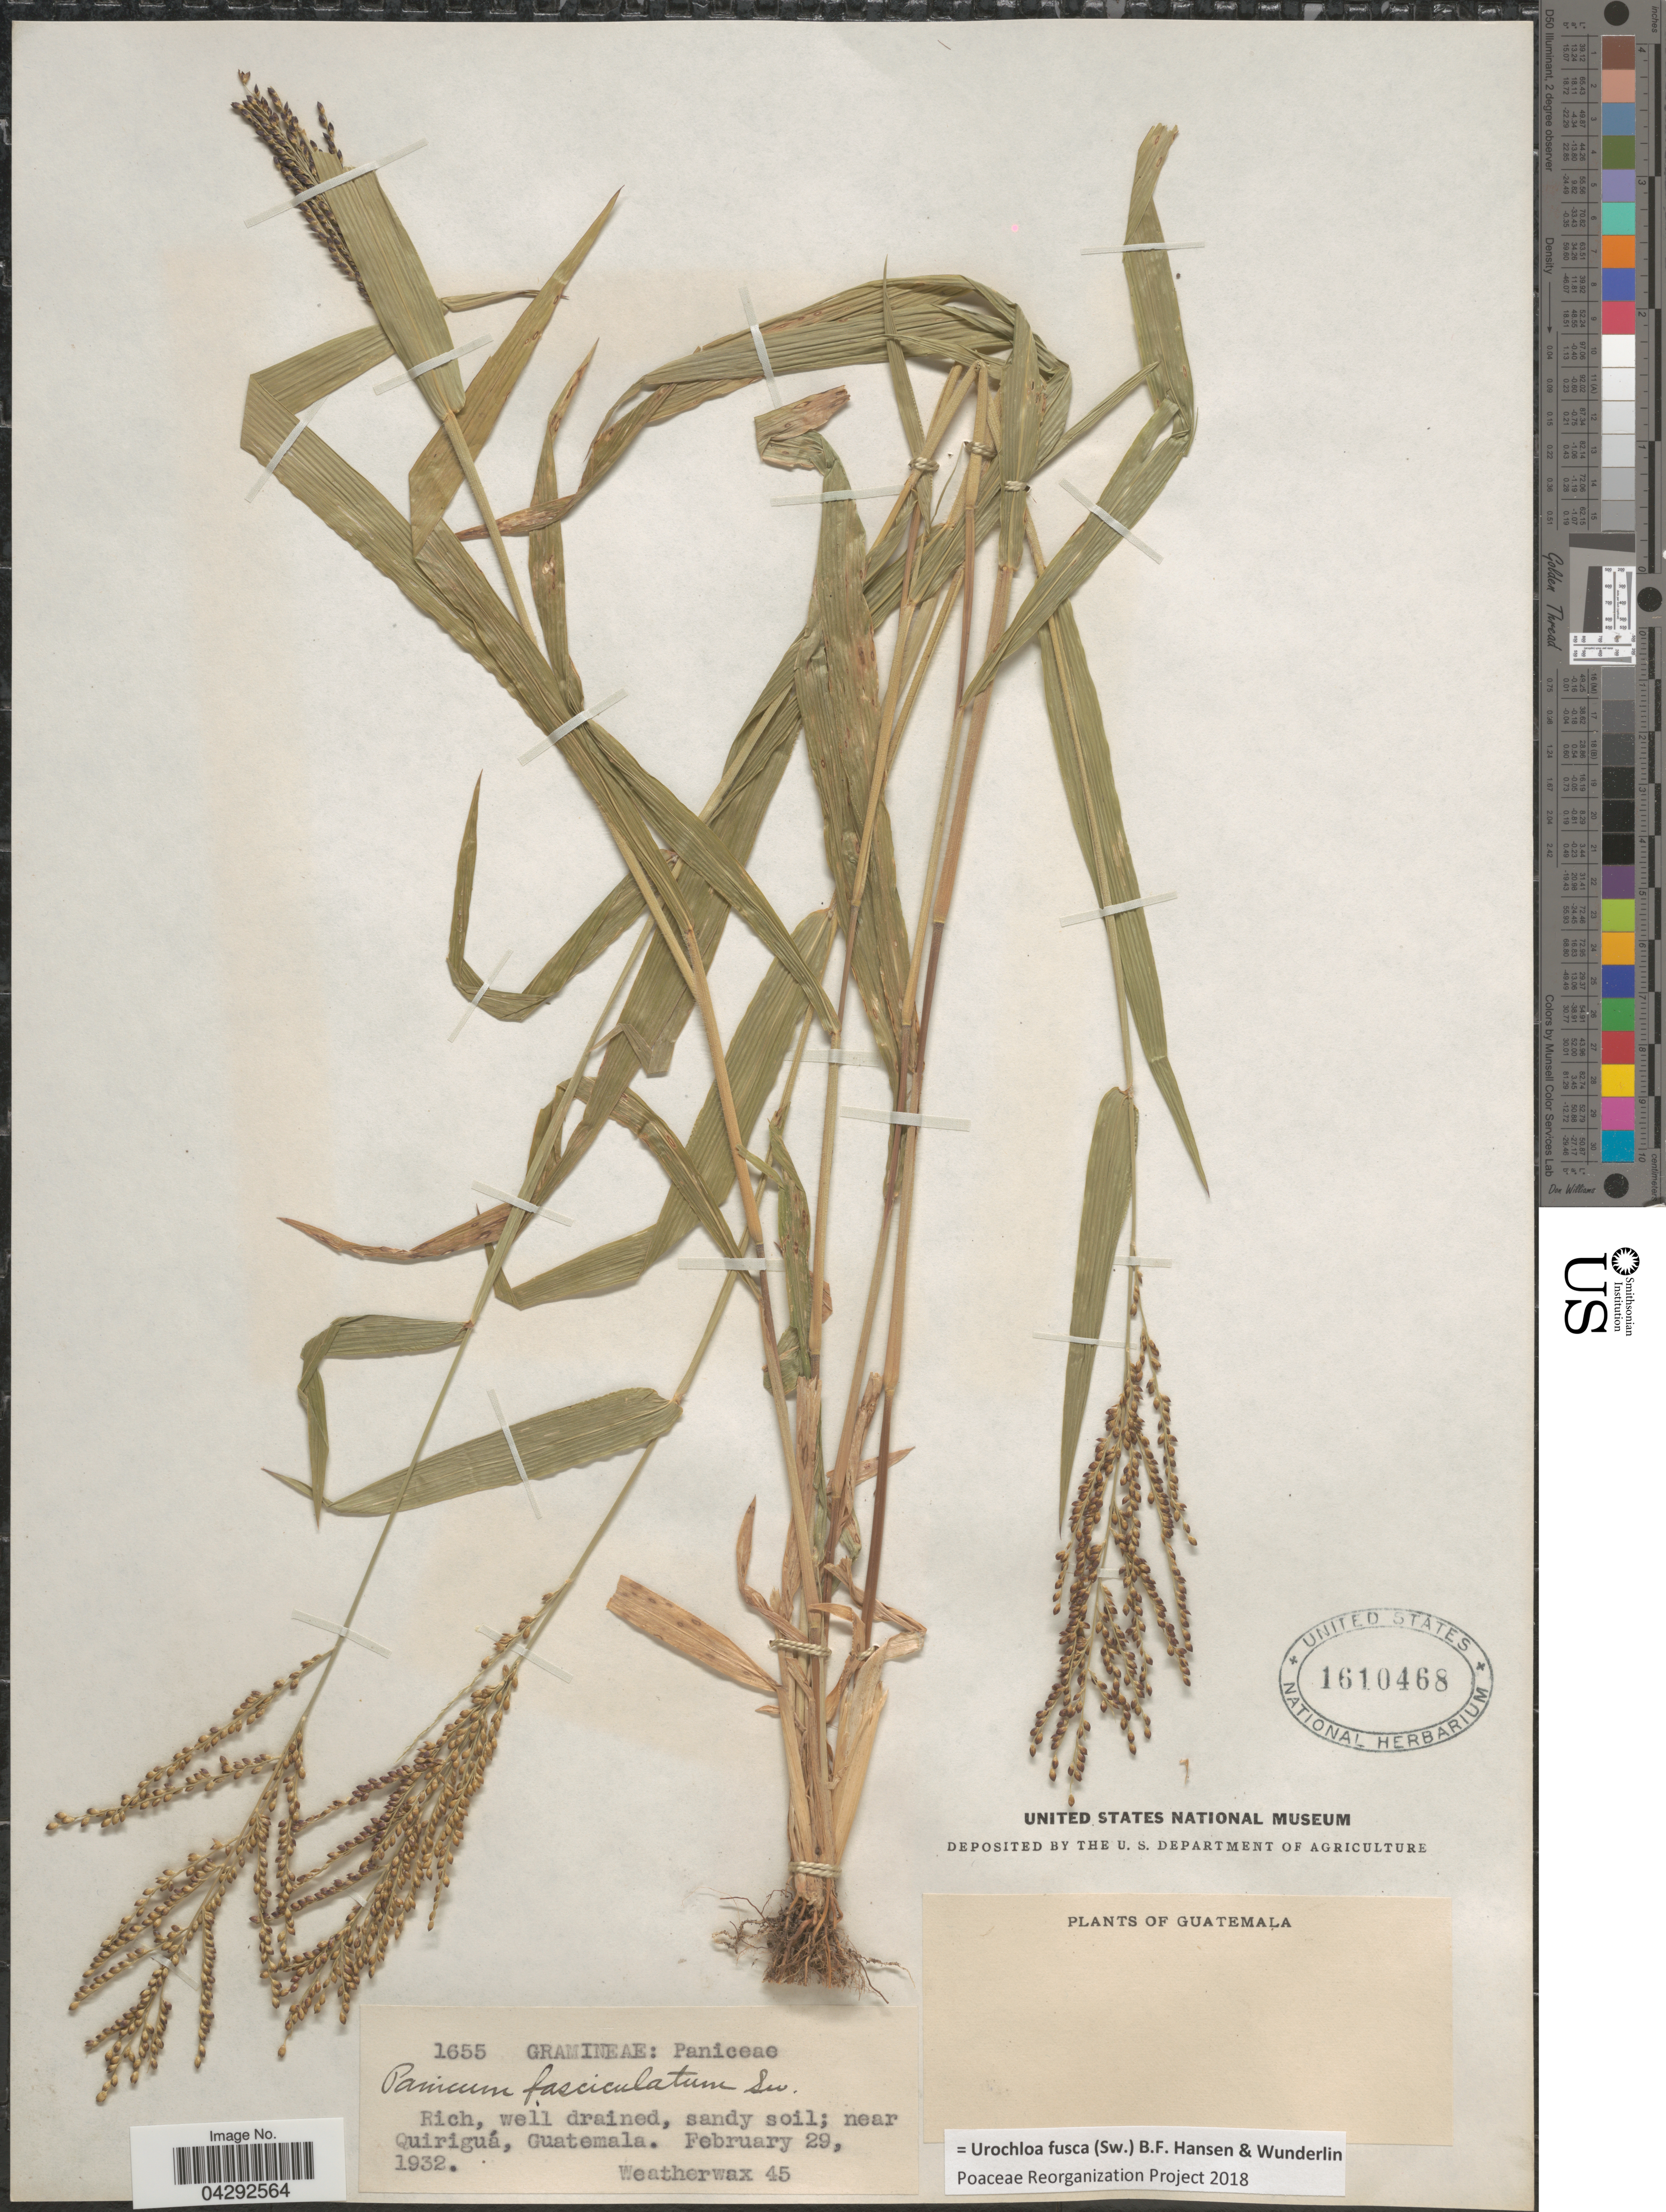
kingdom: Plantae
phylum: Tracheophyta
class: Liliopsida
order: Poales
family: Poaceae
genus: Urochloa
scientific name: Urochloa fusca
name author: (Sw.) B.F. Hansen & Wunderlin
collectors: -. Weatherwax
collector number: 45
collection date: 1932-02-29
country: Guatemala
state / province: Guatemala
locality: Rich, well drained, sandy soil; near Quiriguá.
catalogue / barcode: US 1610468